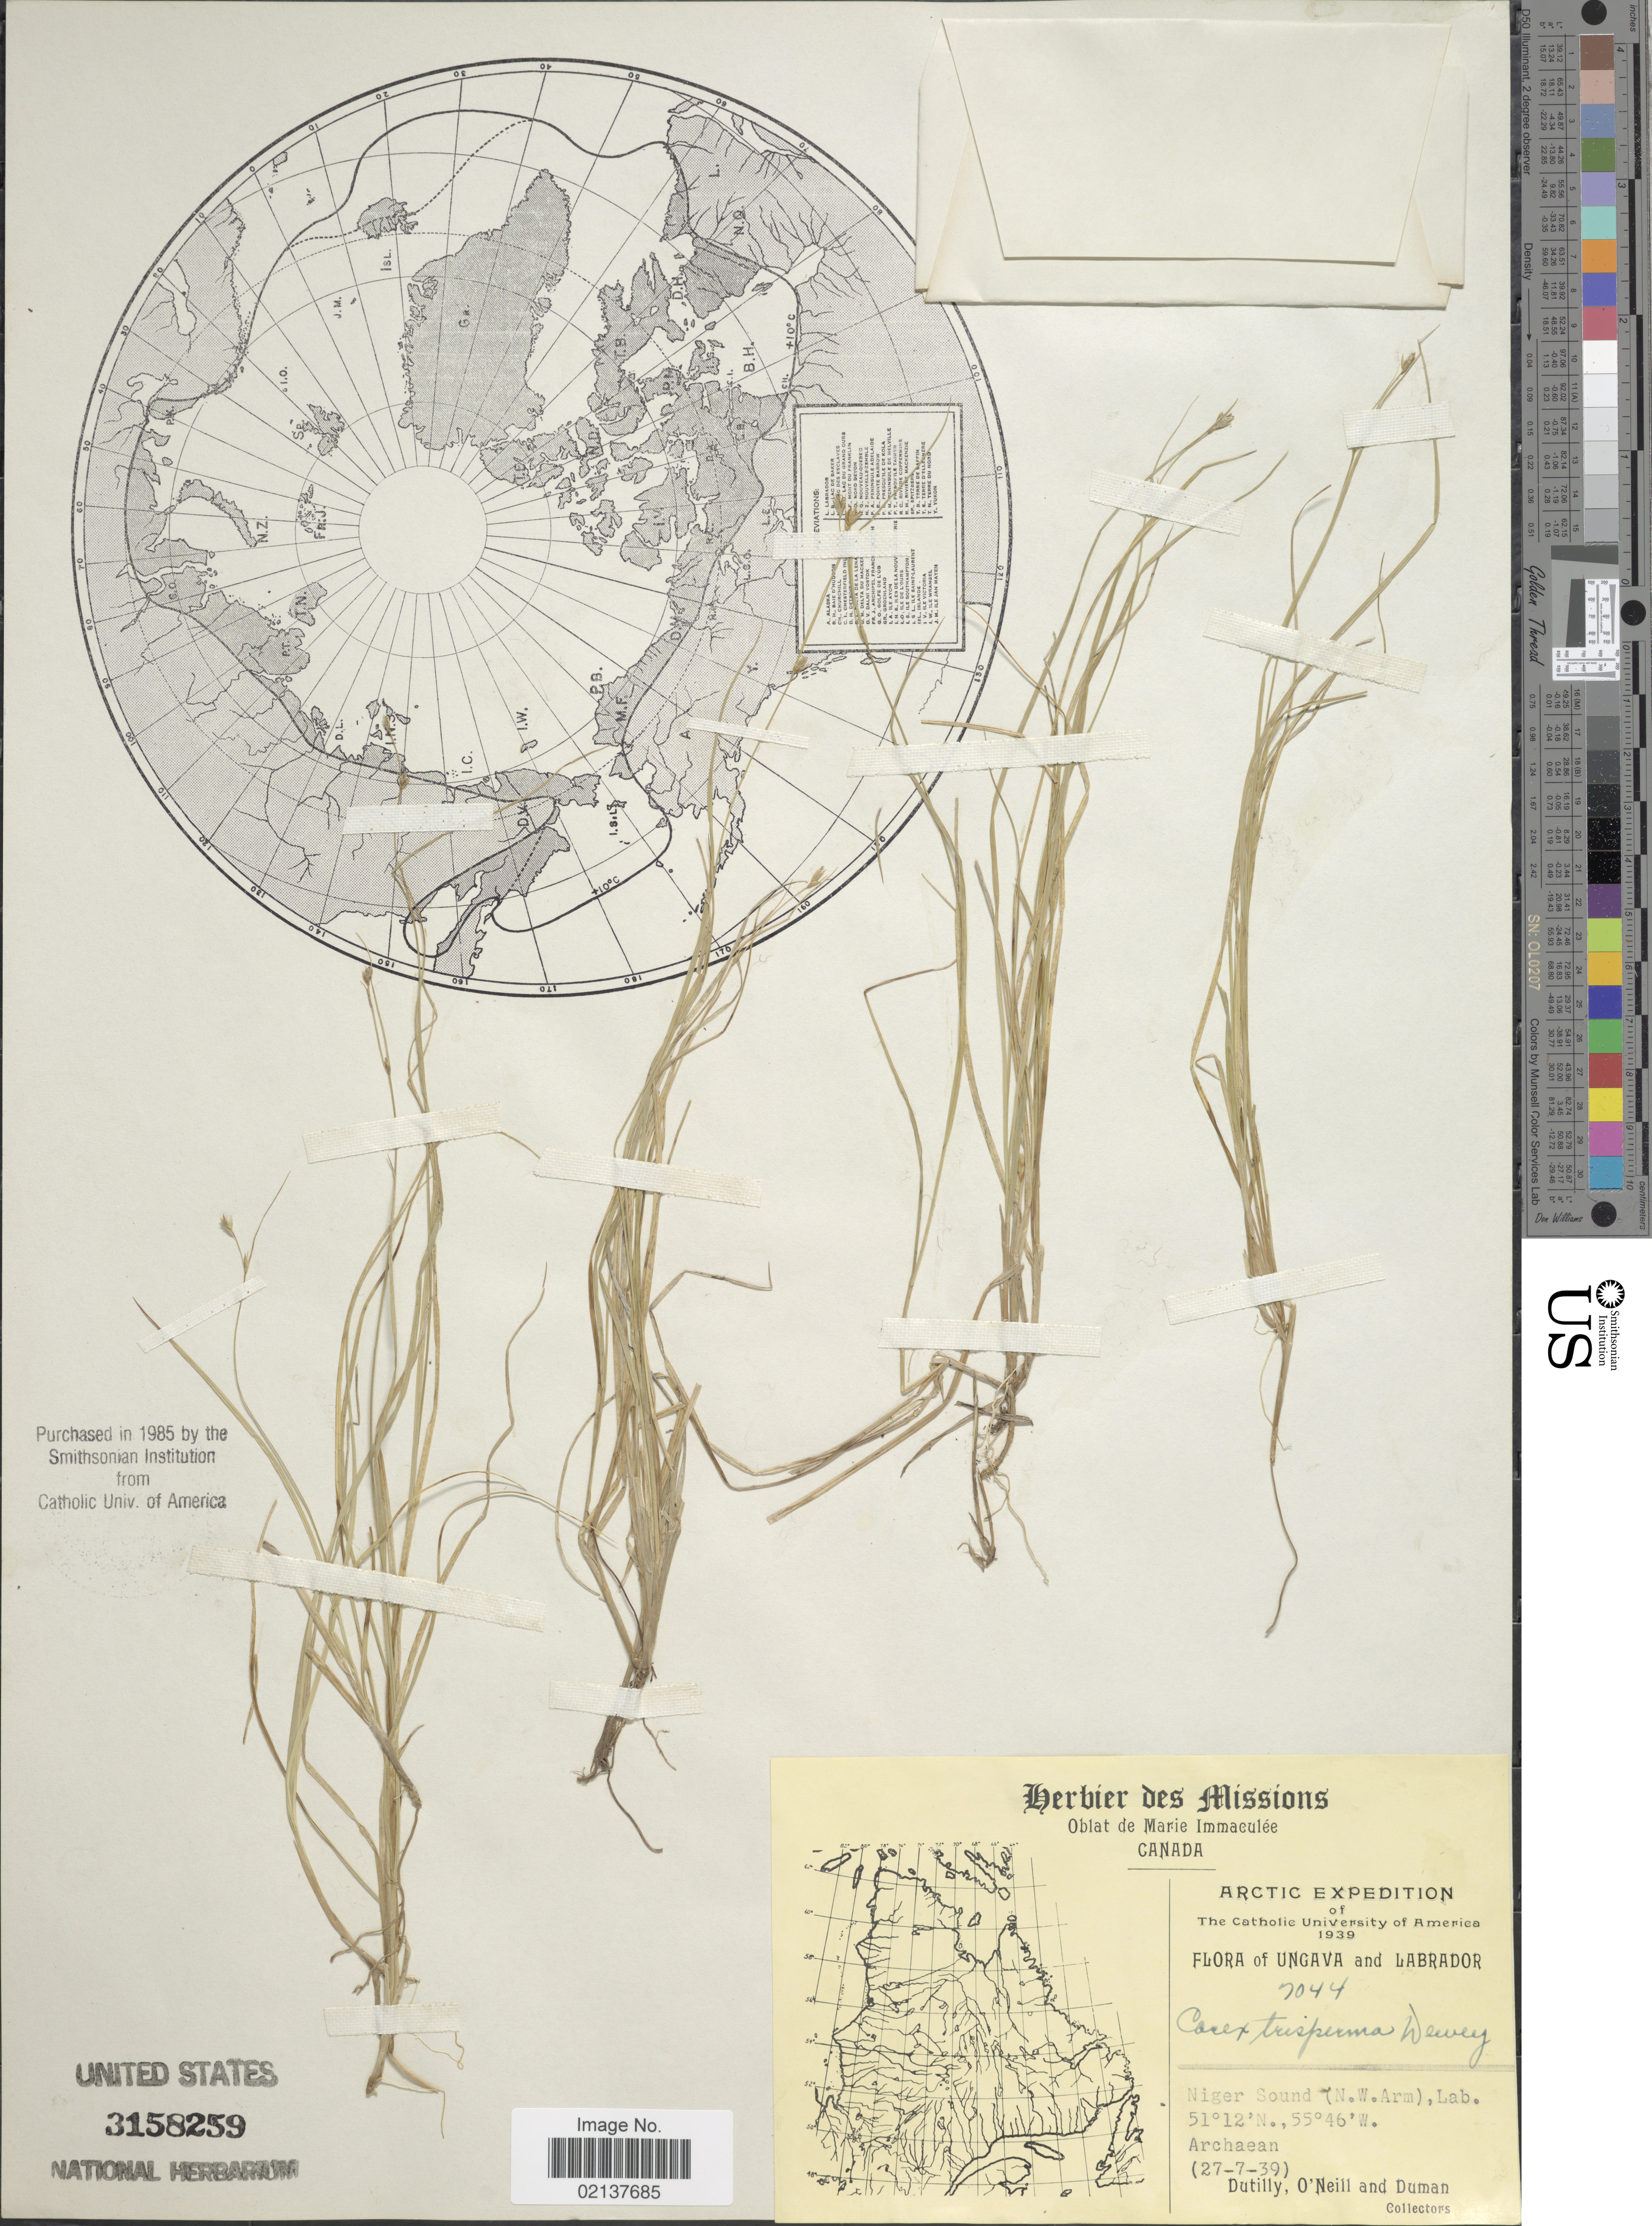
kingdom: Plantae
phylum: Tracheophyta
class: Liliopsida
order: Poales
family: Cyperaceae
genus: Carex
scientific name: Carex trisperma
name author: Dewey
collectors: -. Dutilly, O' Neill & -. Duman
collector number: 7044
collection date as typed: Transcribed d/m/y: 27/7/39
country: Canada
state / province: Newfoundland and Labrador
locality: Arctic, Ungava and Labrador, Niger Sound (N.W. Arm)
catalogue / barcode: US 3158259